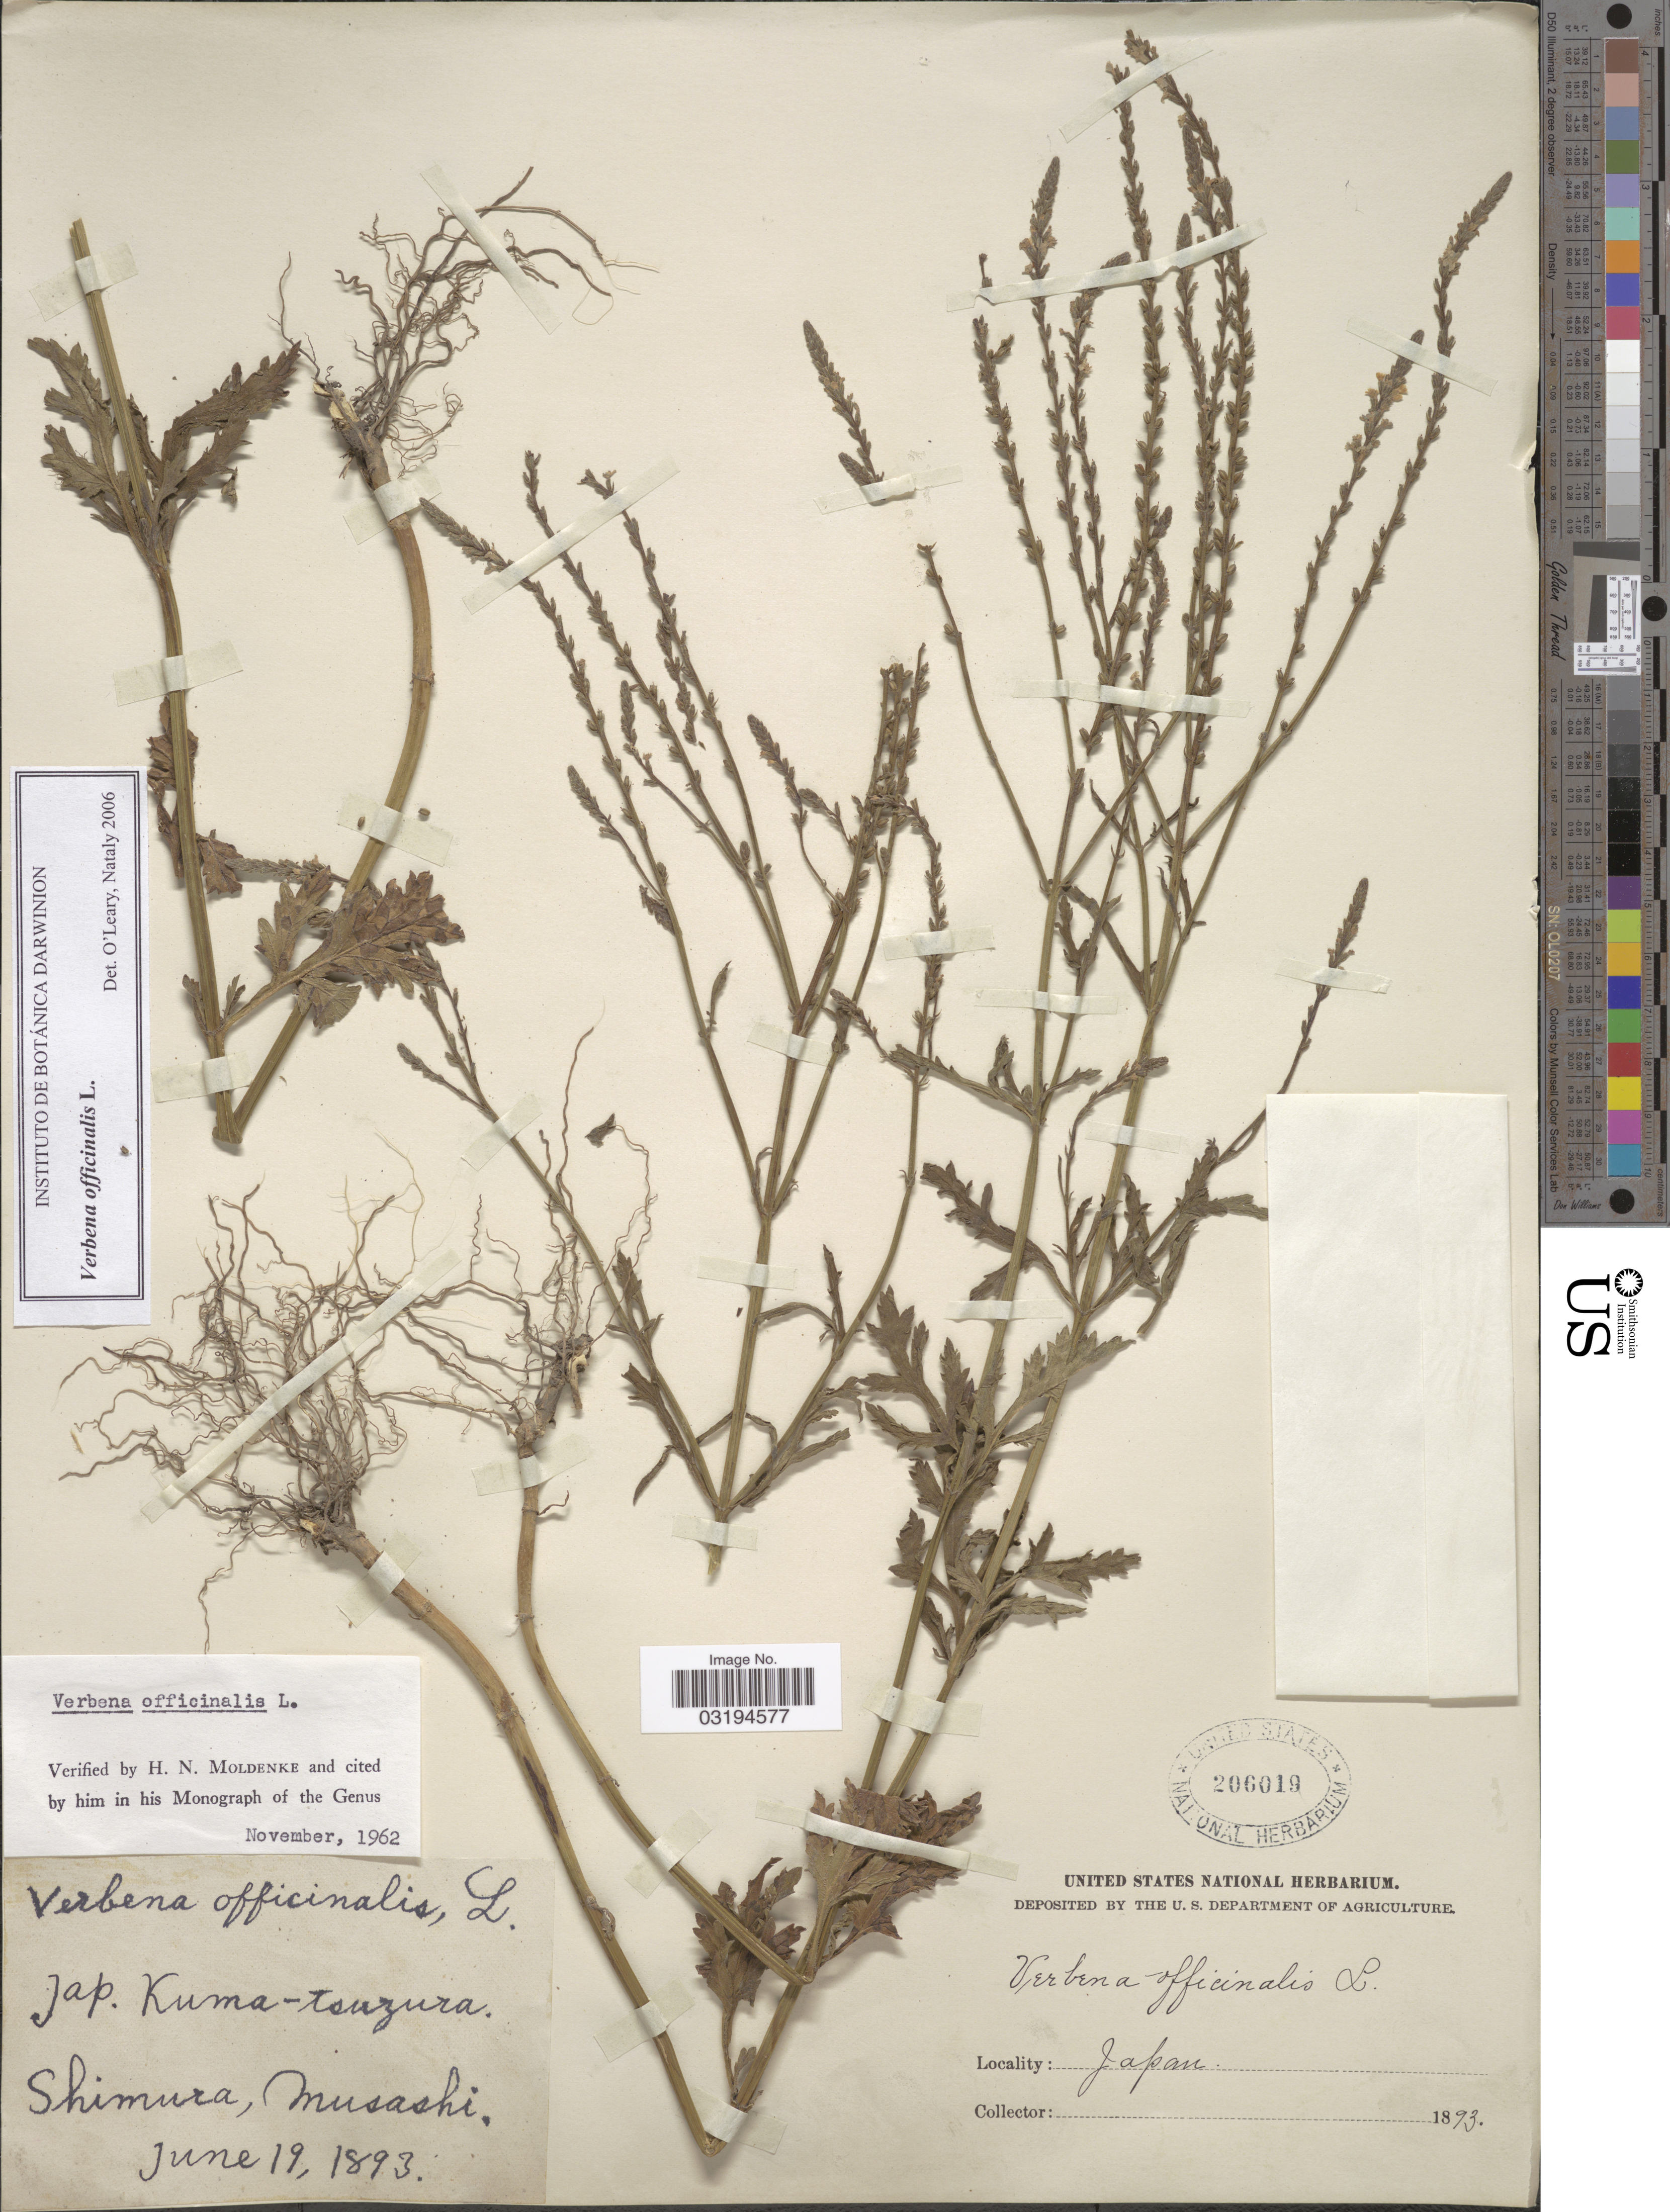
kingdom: Plantae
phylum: Tracheophyta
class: Magnoliopsida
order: Lamiales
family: Verbenaceae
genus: Verbena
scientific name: Verbena officinalis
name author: L.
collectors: ex herb. United States National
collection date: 1893-06-19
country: Japan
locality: Shimura, Musashi.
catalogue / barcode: US 206019